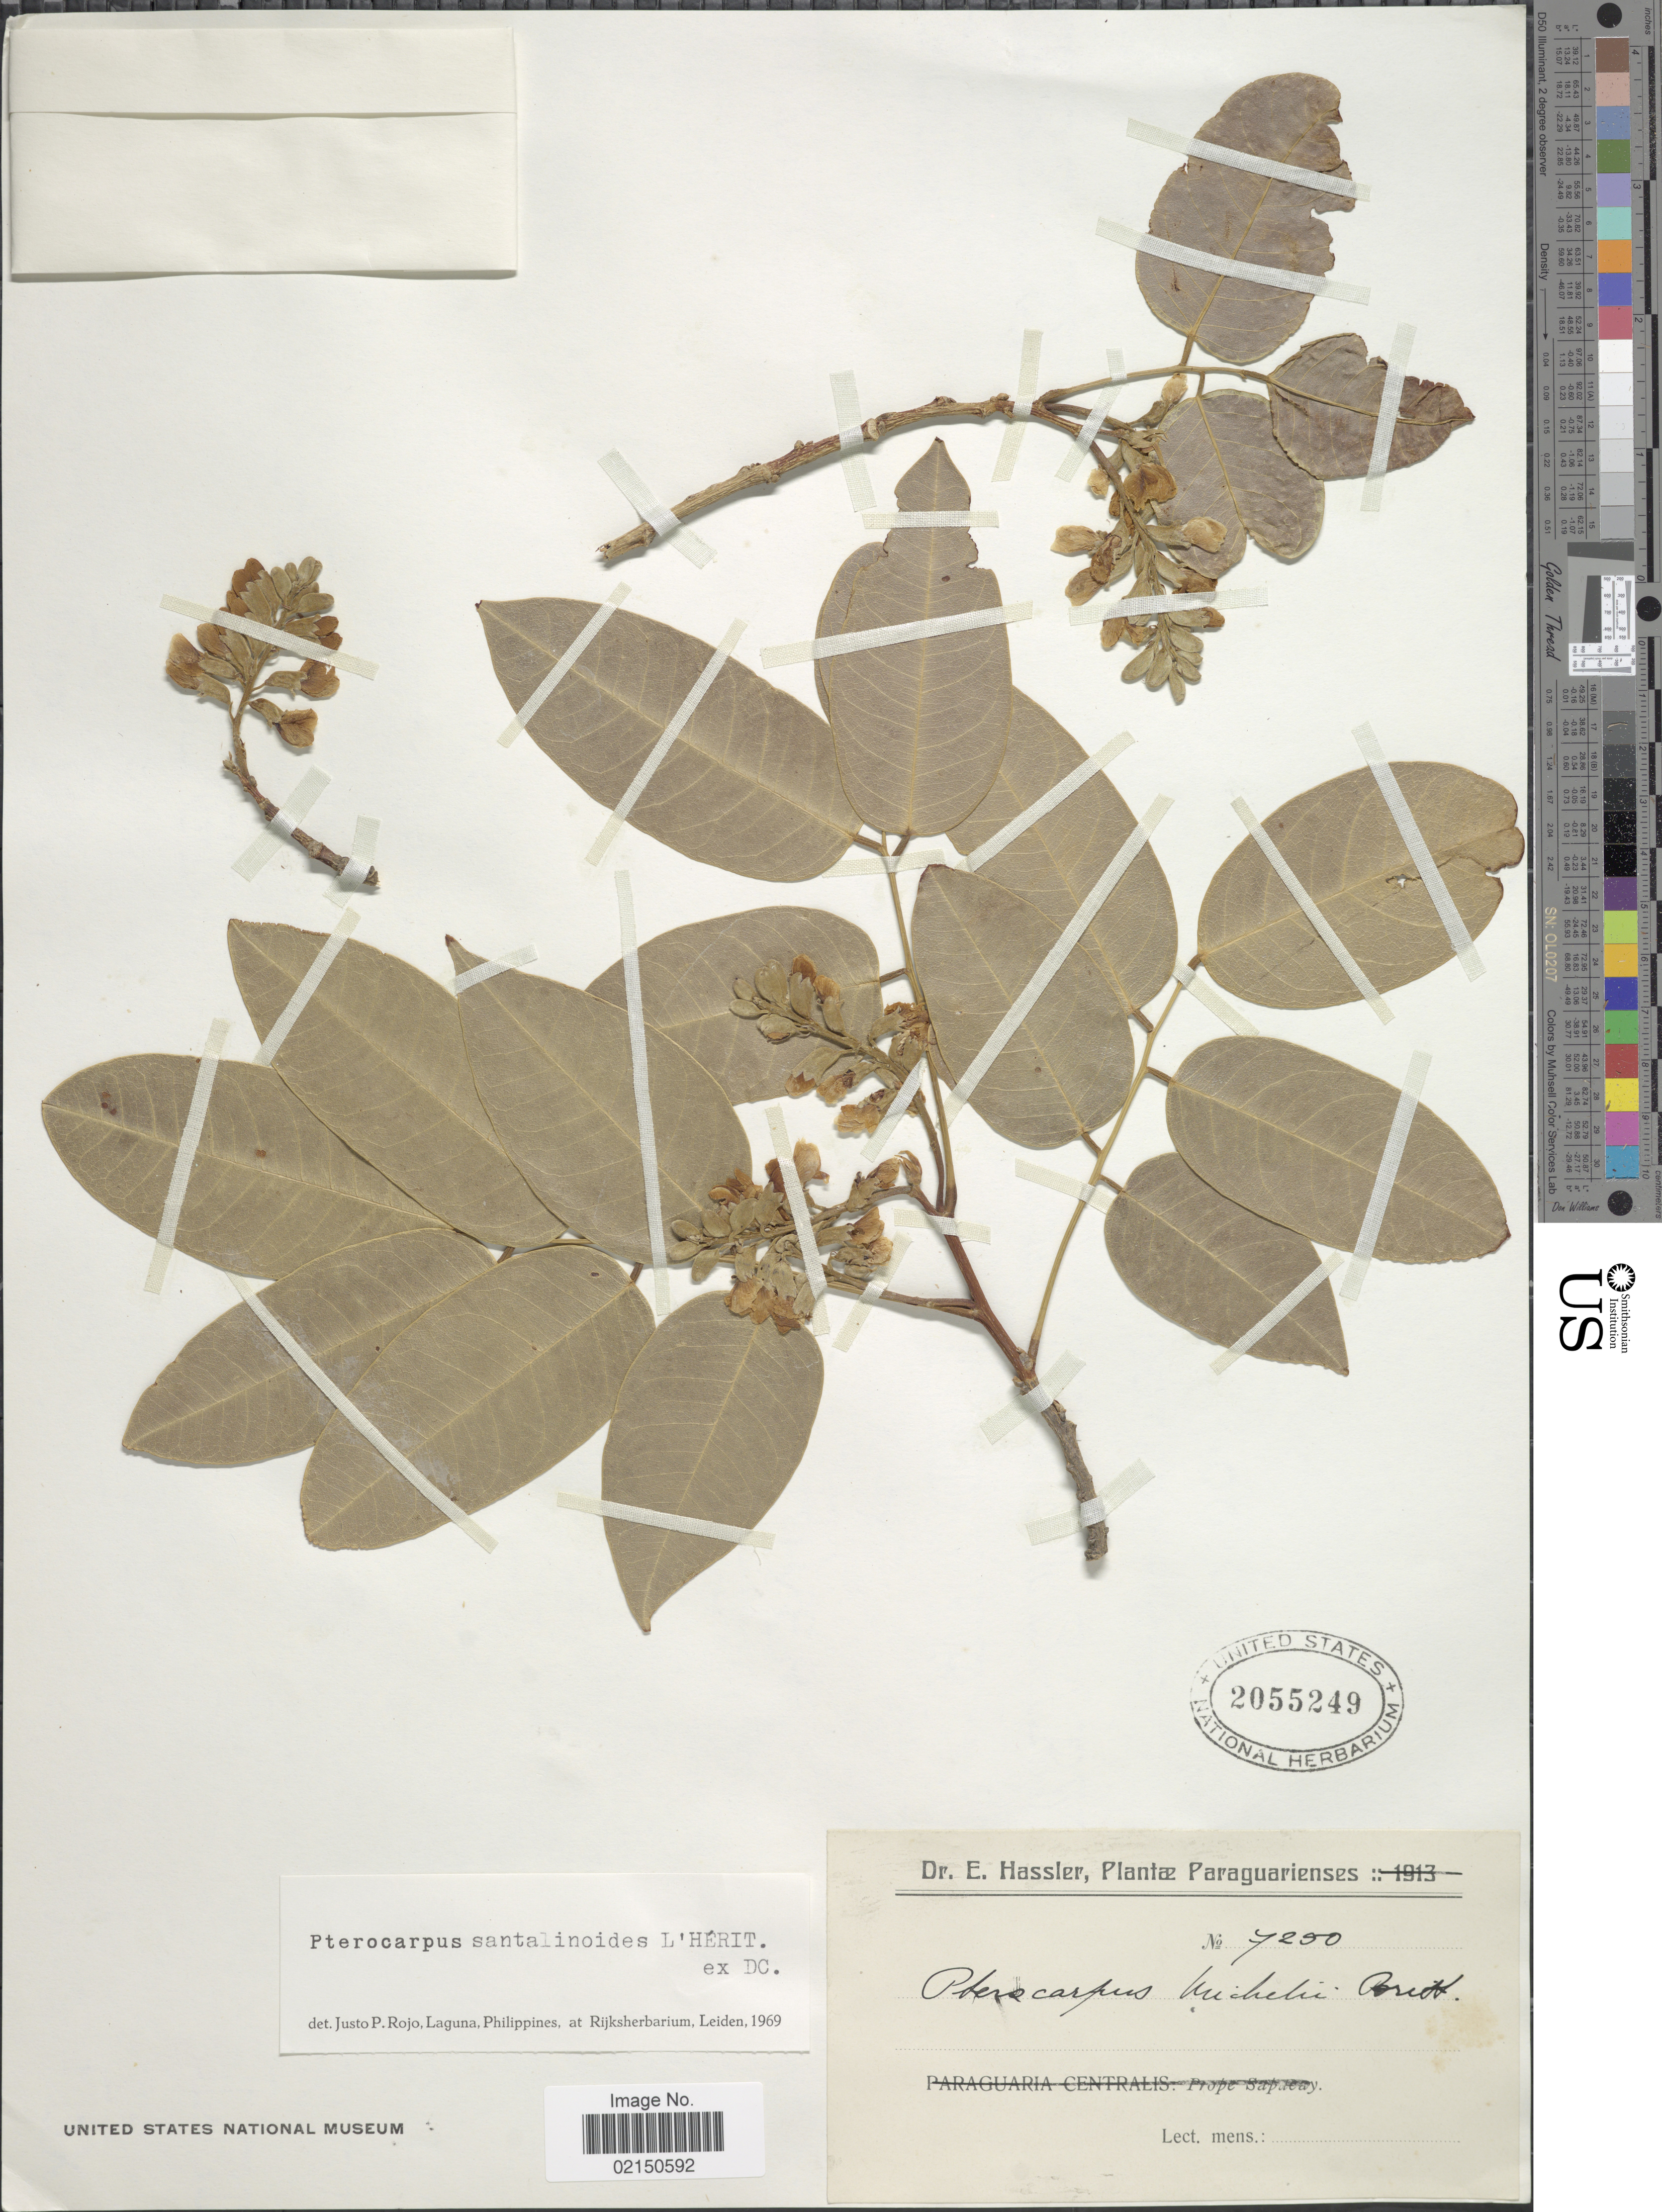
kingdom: Plantae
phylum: Tracheophyta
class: Magnoliopsida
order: Fabales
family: Fabaceae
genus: Pterocarpus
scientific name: Pterocarpus santalinoides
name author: L'Hér. ex DC.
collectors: E. Hassler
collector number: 7250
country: Paraguay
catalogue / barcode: US 2055249